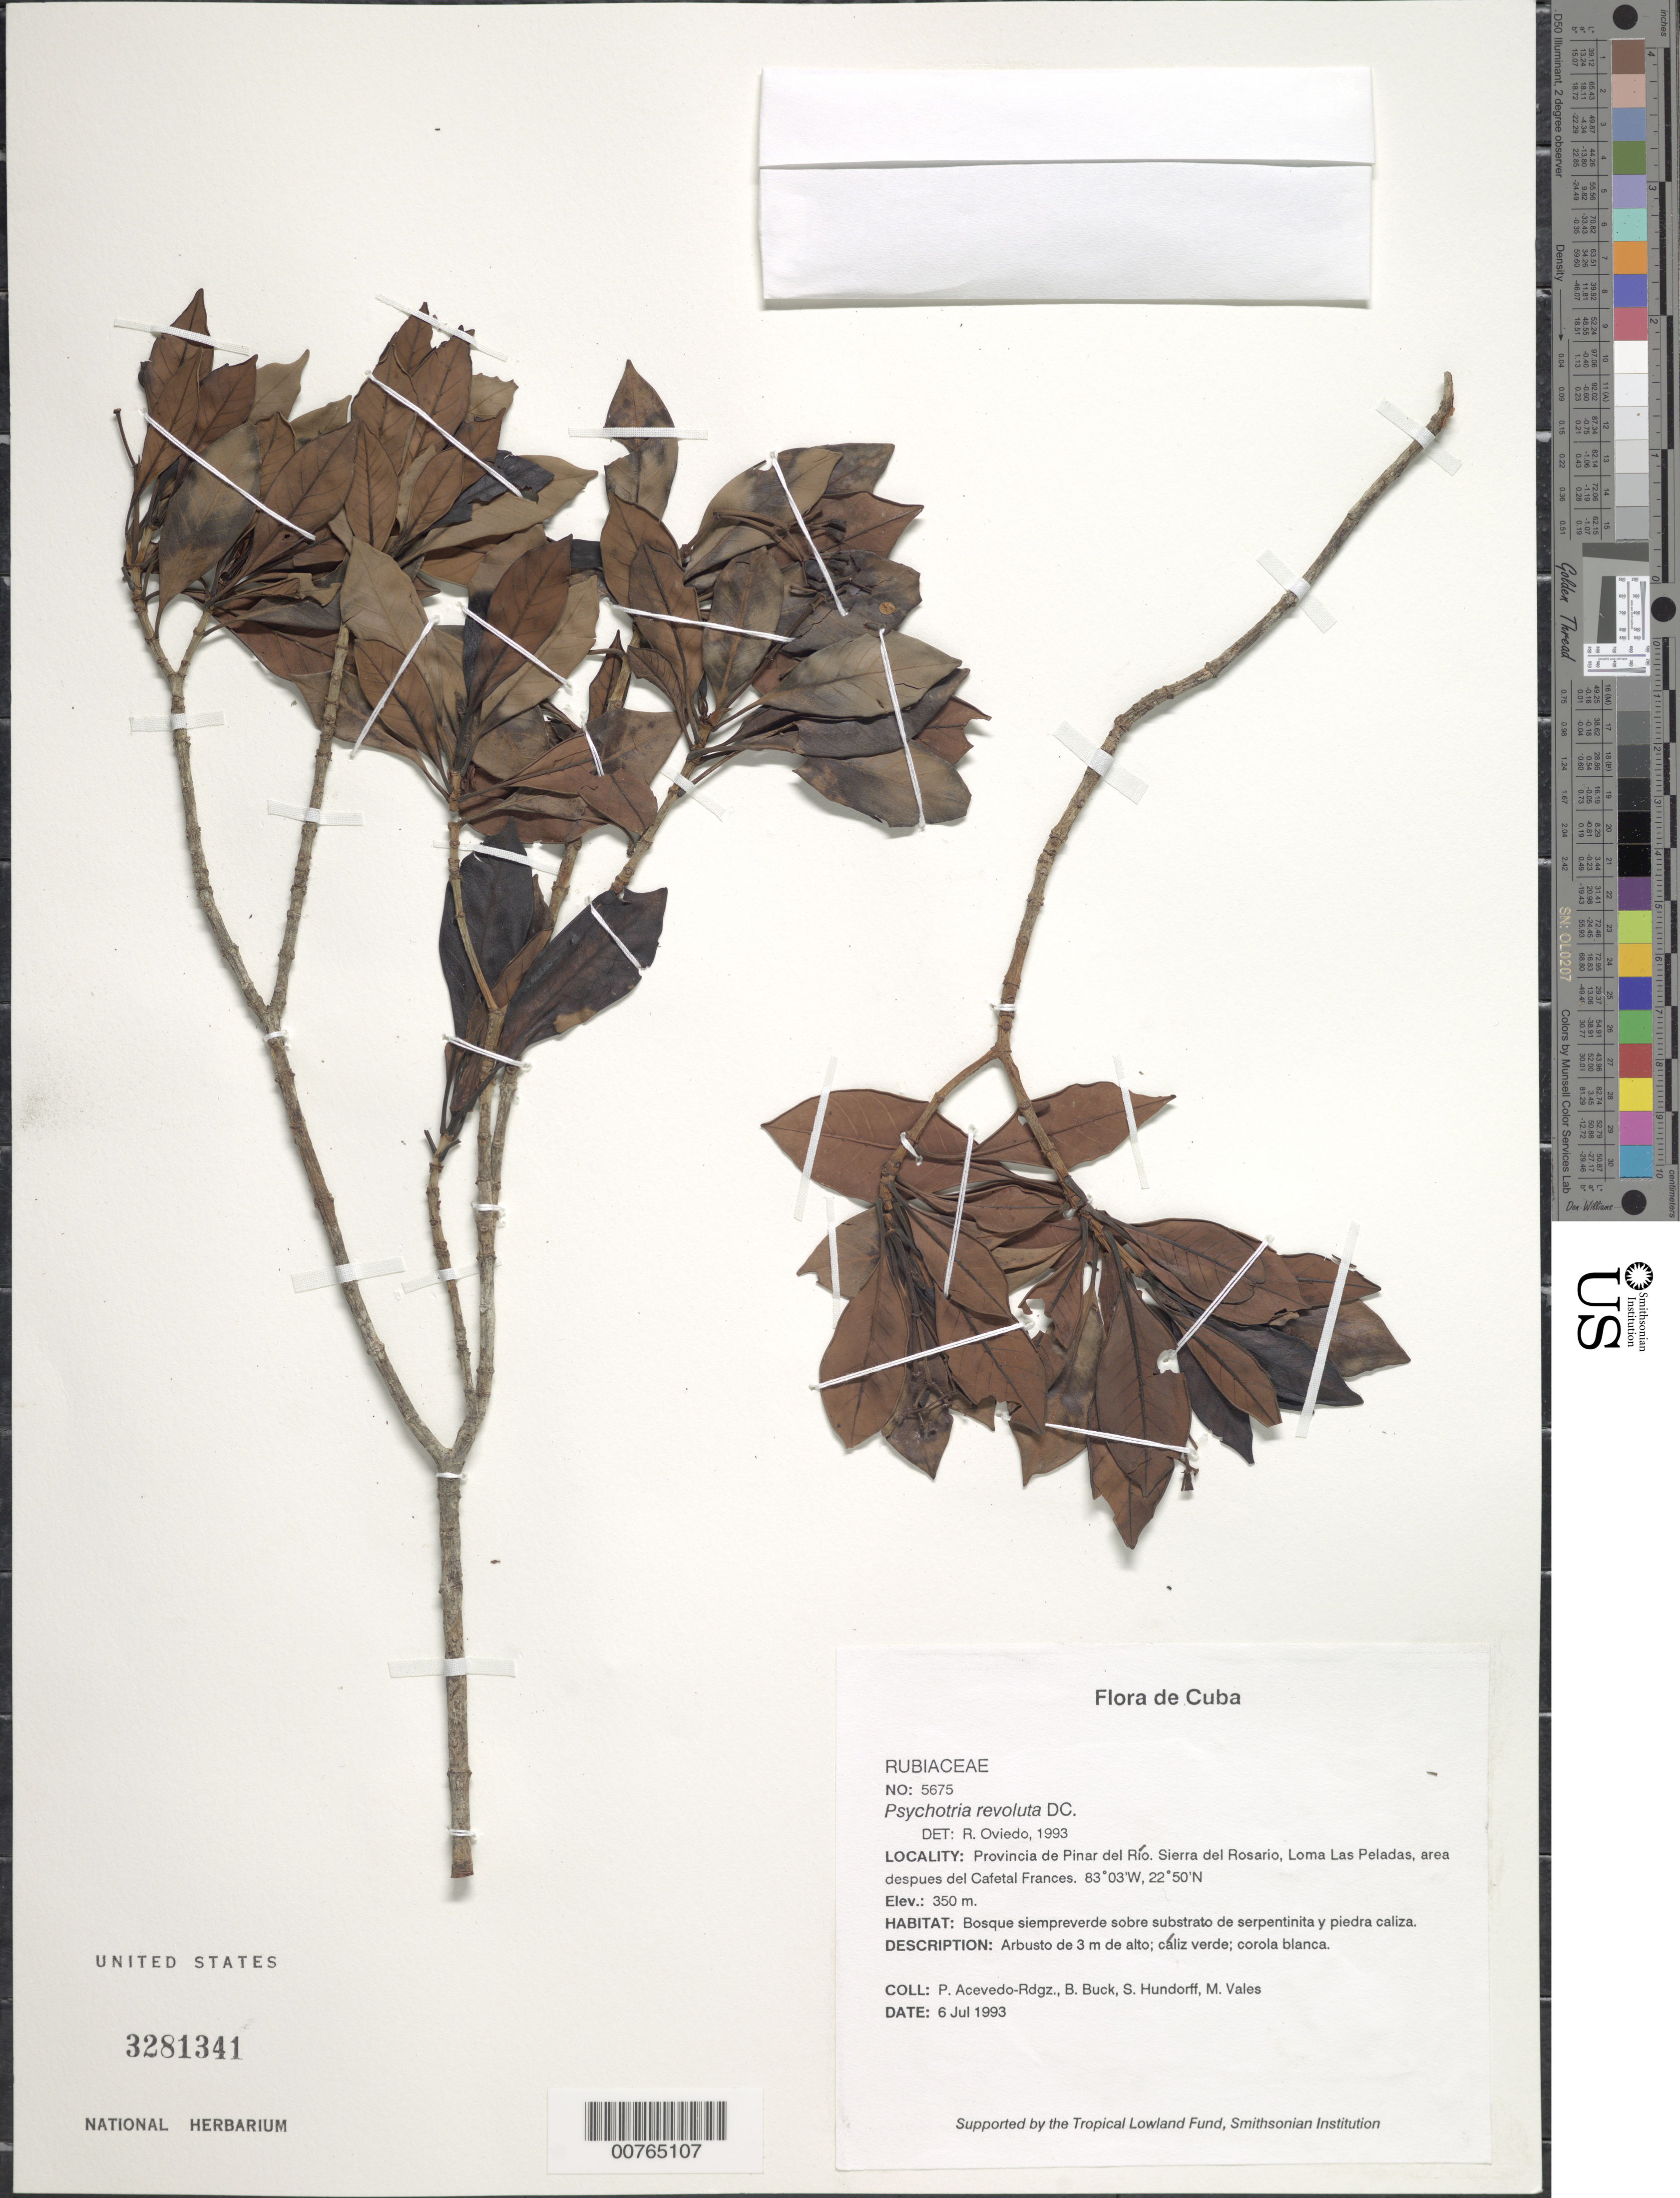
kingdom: Plantae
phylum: Tracheophyta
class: Magnoliopsida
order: Gentianales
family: Rubiaceae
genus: Psychotria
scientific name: Psychotria revoluta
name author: DC.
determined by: Oviedo, R.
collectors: P. Acevedo-Rodr., B. Buck, S. Hundorf & M. Vales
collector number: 5675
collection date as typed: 06 Jul 1993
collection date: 1993-07-06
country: Cuba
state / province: Pinar del Rio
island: Cuba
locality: Provincia de Pinar del Río Sierra del Rosario, Loma Las Peladas, area despues del Cafetal Frances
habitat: Bosque siempreverde sobre substrato de serpentinita y piedra caliza.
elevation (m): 350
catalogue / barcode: US 3281341